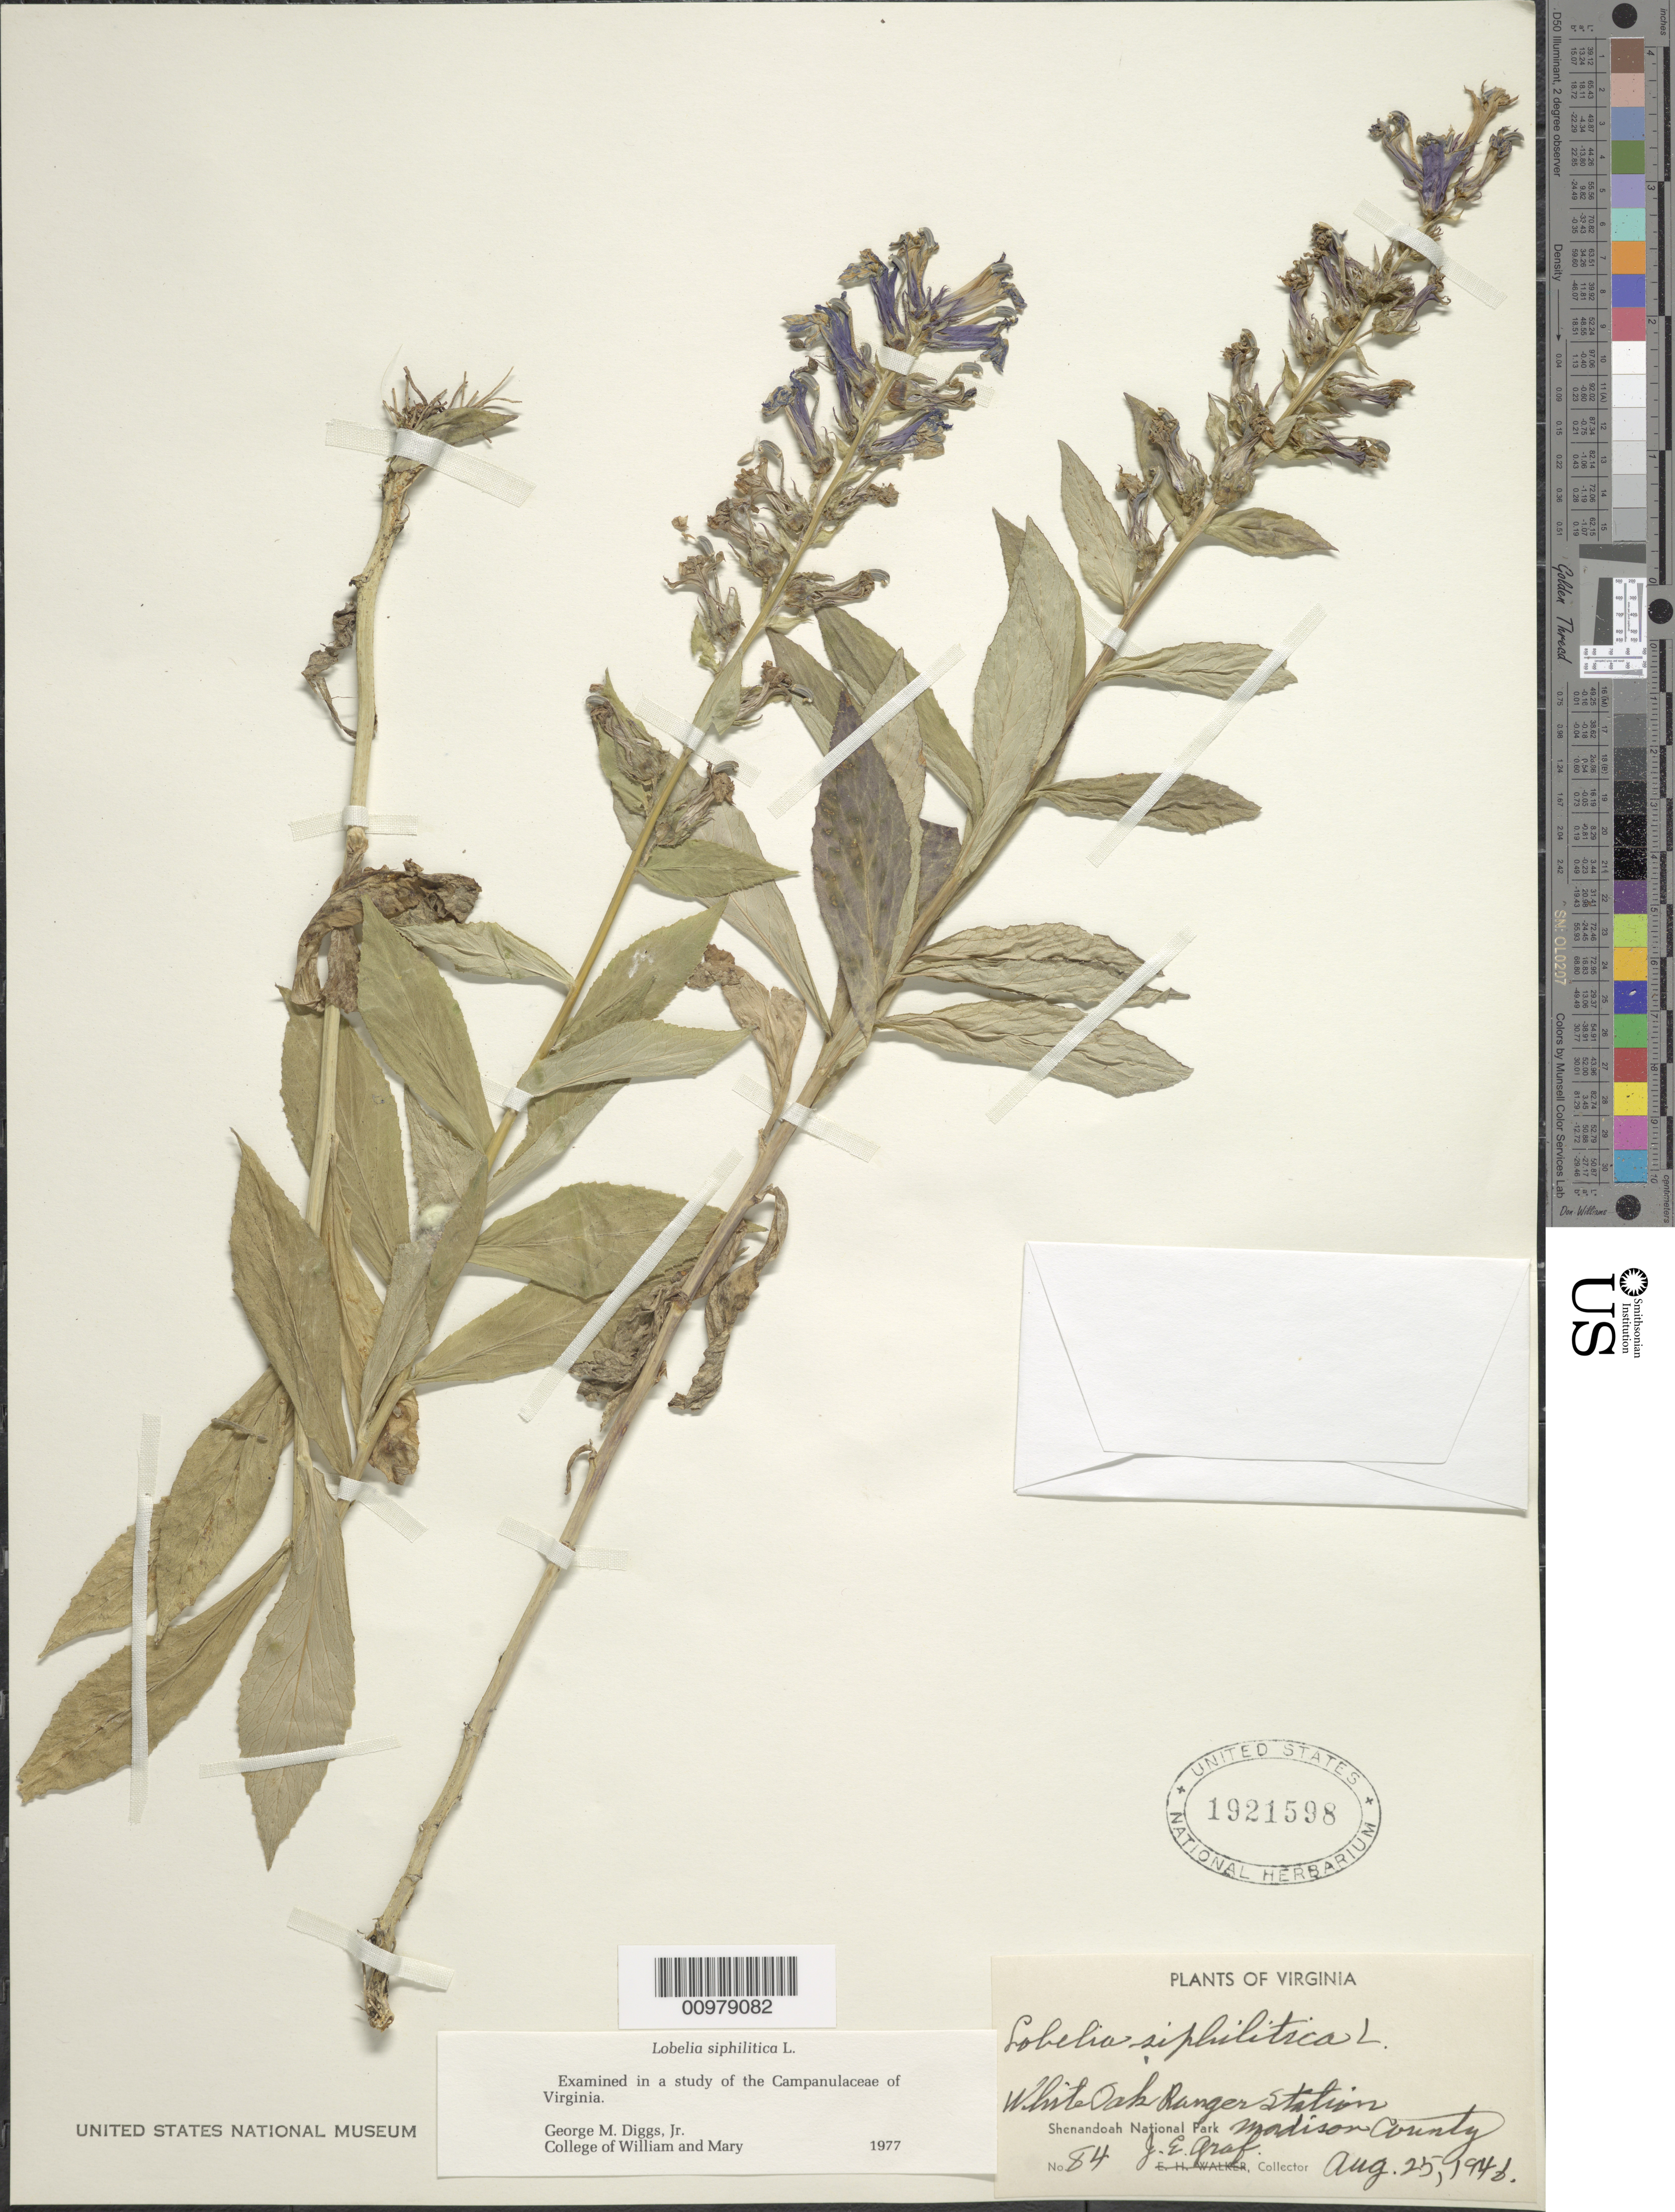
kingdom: Plantae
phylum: Tracheophyta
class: Magnoliopsida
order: Asterales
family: Campanulaceae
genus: Lobelia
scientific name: Lobelia siphilitica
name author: L.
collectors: J. Graf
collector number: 84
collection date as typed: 25 Aug 1946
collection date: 1946-08-25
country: United States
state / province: Virginia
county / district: Madison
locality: Shenandoah Nat. Park, White Oak Ranger Station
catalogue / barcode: US 1921598